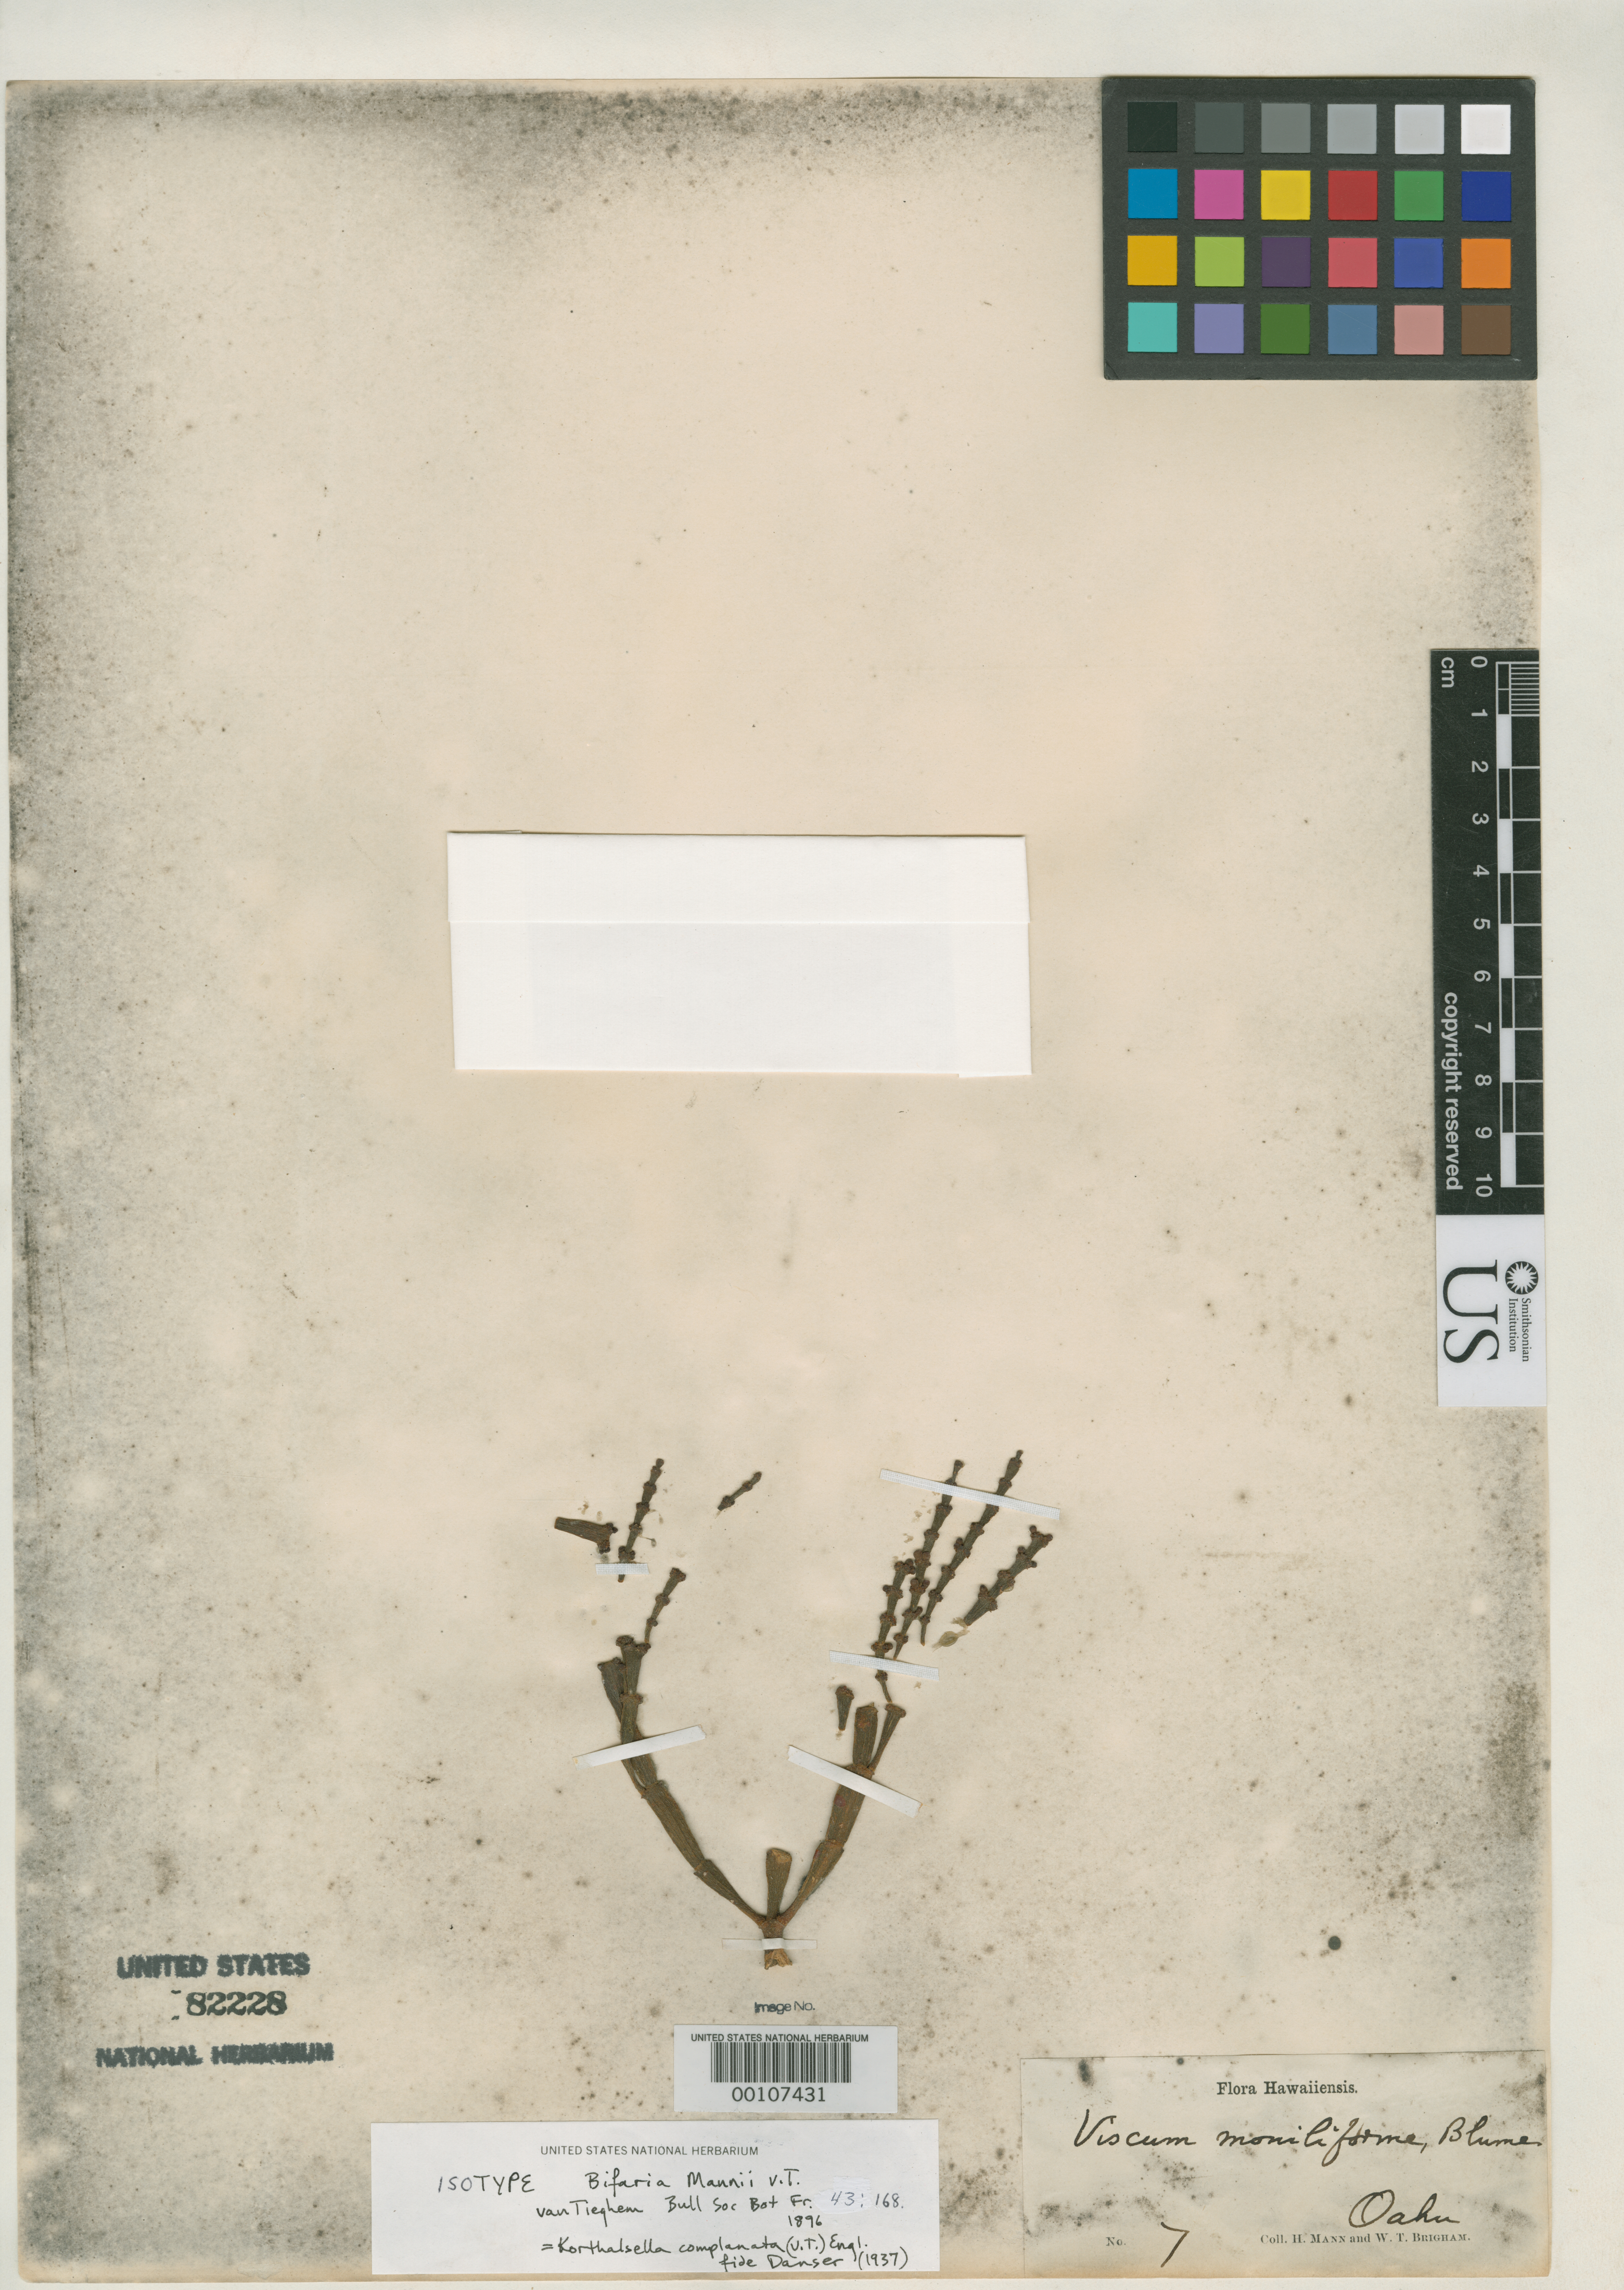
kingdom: Plantae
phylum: Tracheophyta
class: Magnoliopsida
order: Santalales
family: Viscaceae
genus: Bifaria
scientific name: Bifaria mannii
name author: Tiegh.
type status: Isotype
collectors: H. Mann & W. T. Brigham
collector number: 7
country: United States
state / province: Hawaii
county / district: Honolulu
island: Oahu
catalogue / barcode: US 82228